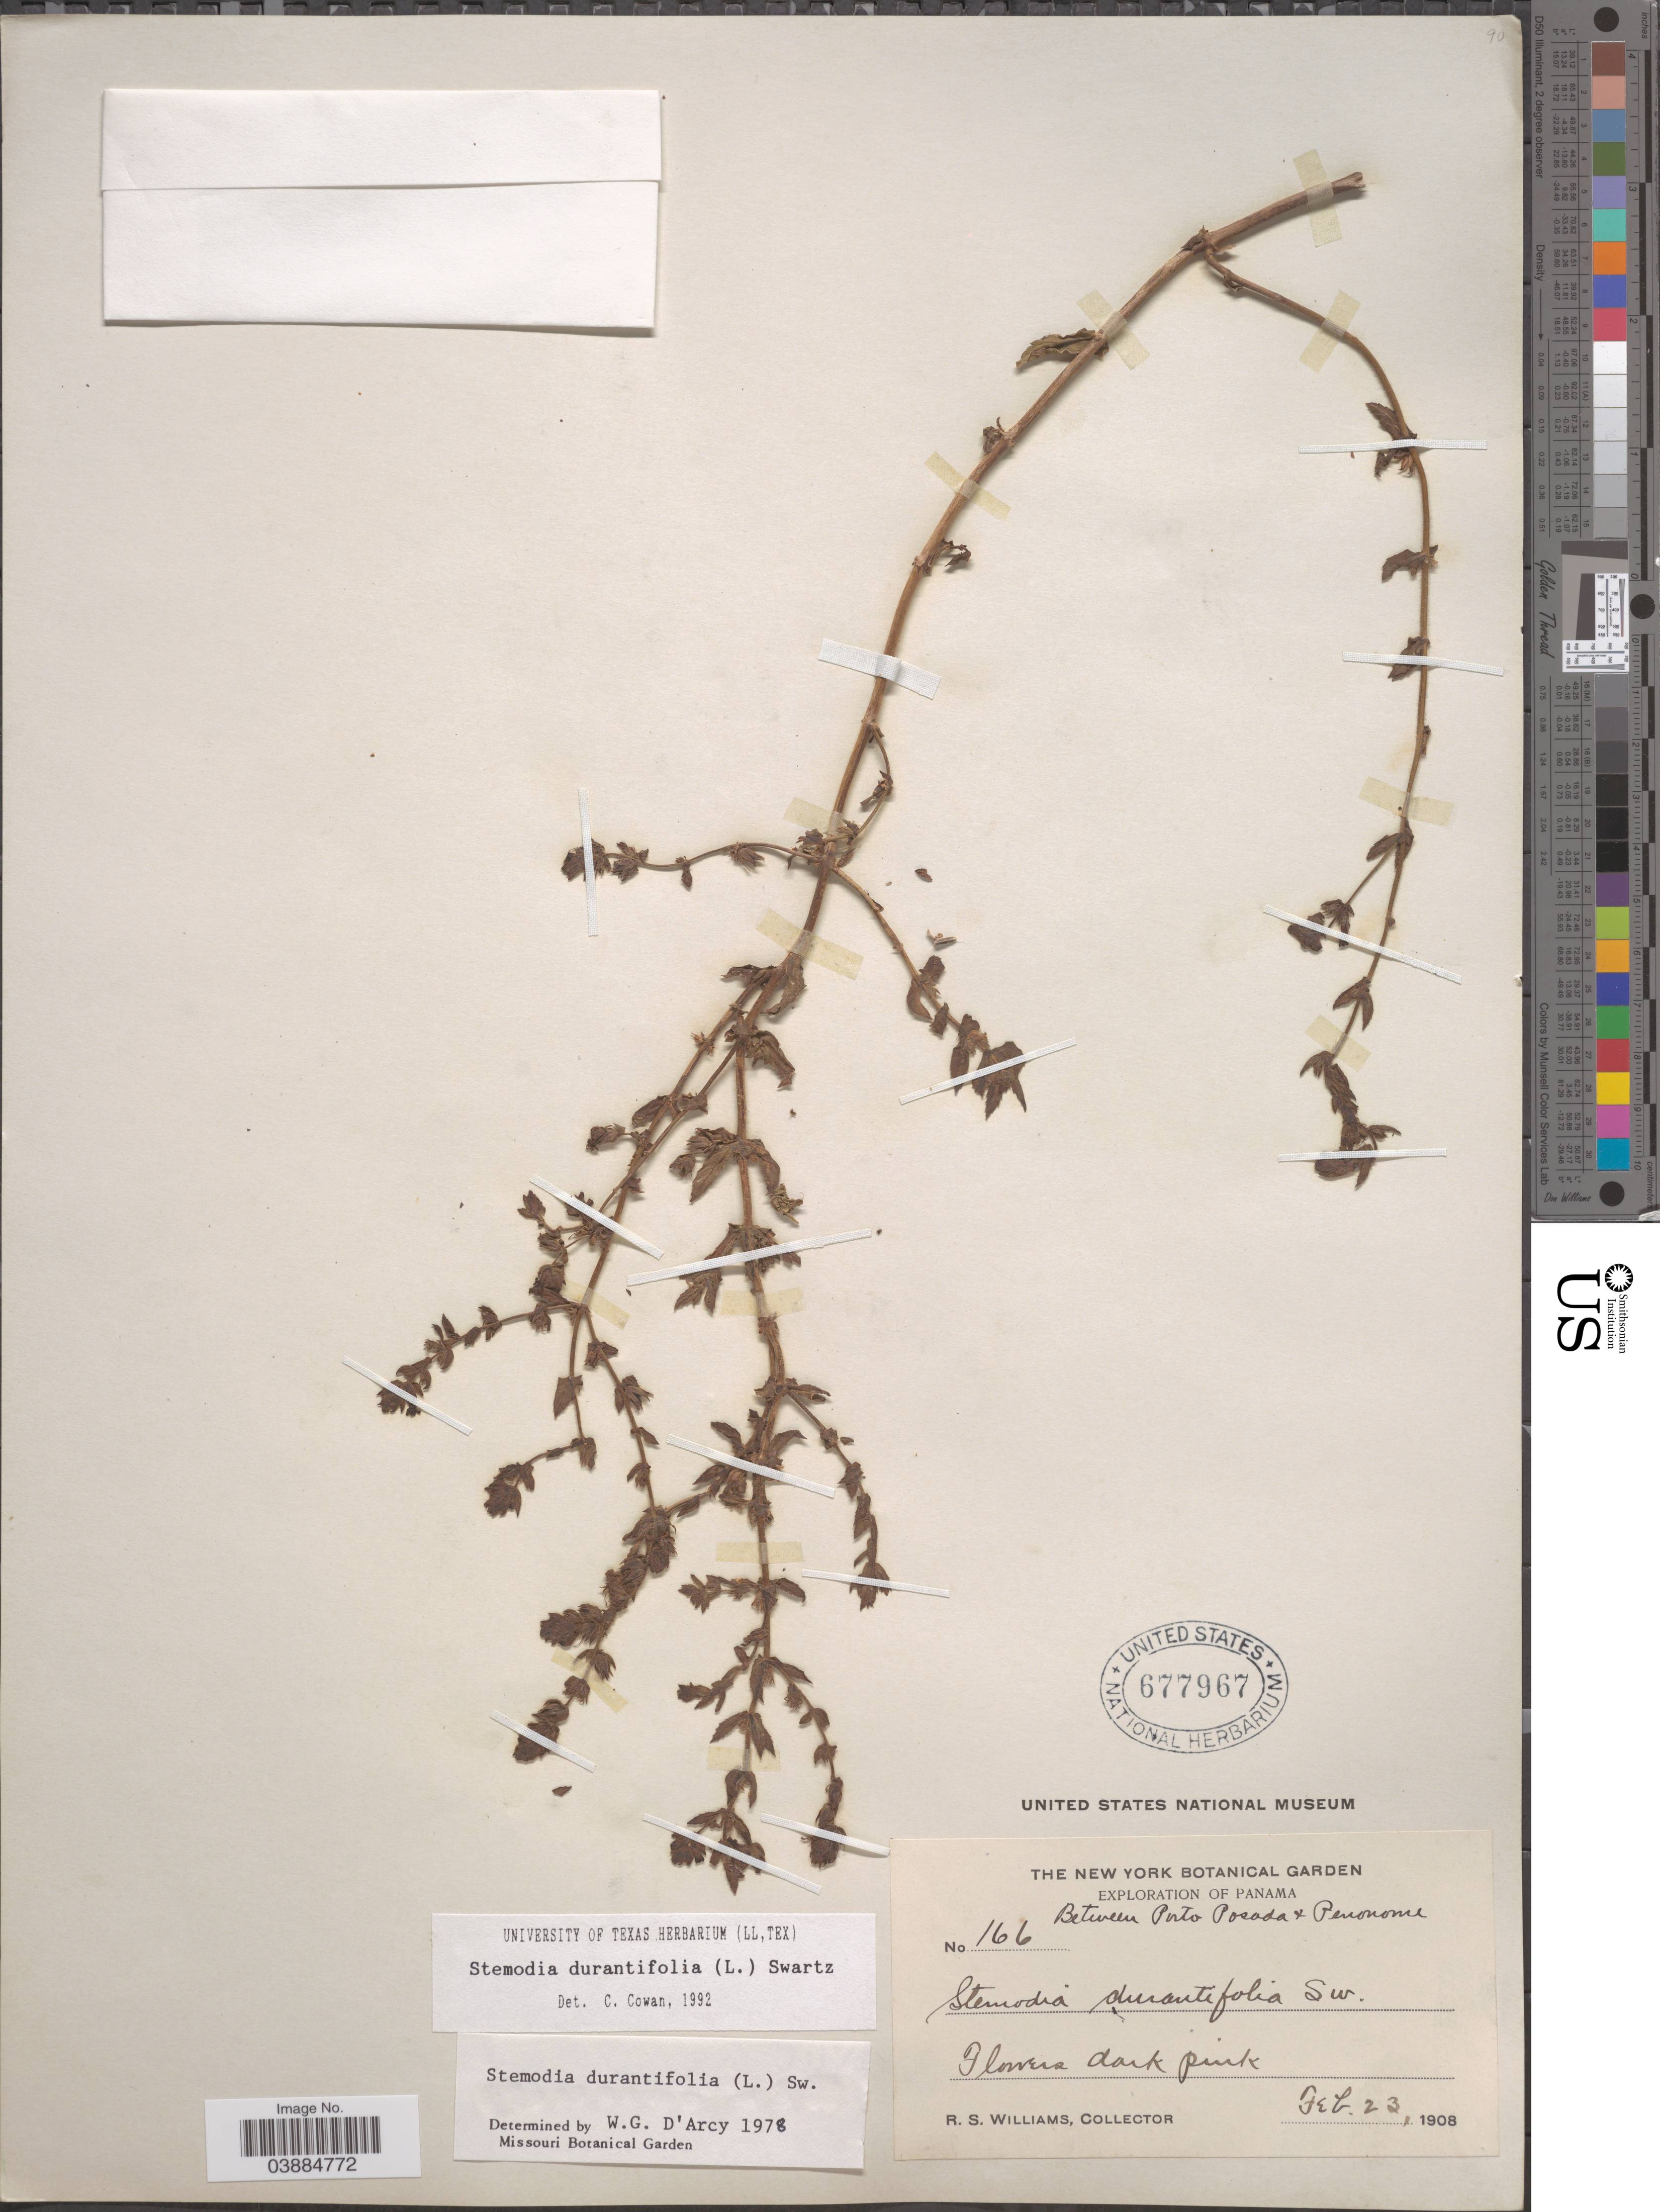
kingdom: Plantae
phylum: Tracheophyta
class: Magnoliopsida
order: Lamiales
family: Plantaginaceae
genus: Stemodia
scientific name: Stemodia durantifolia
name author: (L.) Sw.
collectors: R. S. Williams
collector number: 166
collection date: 1908-02-23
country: Panama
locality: Between Porto Posada & Penonome.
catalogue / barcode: US 677967